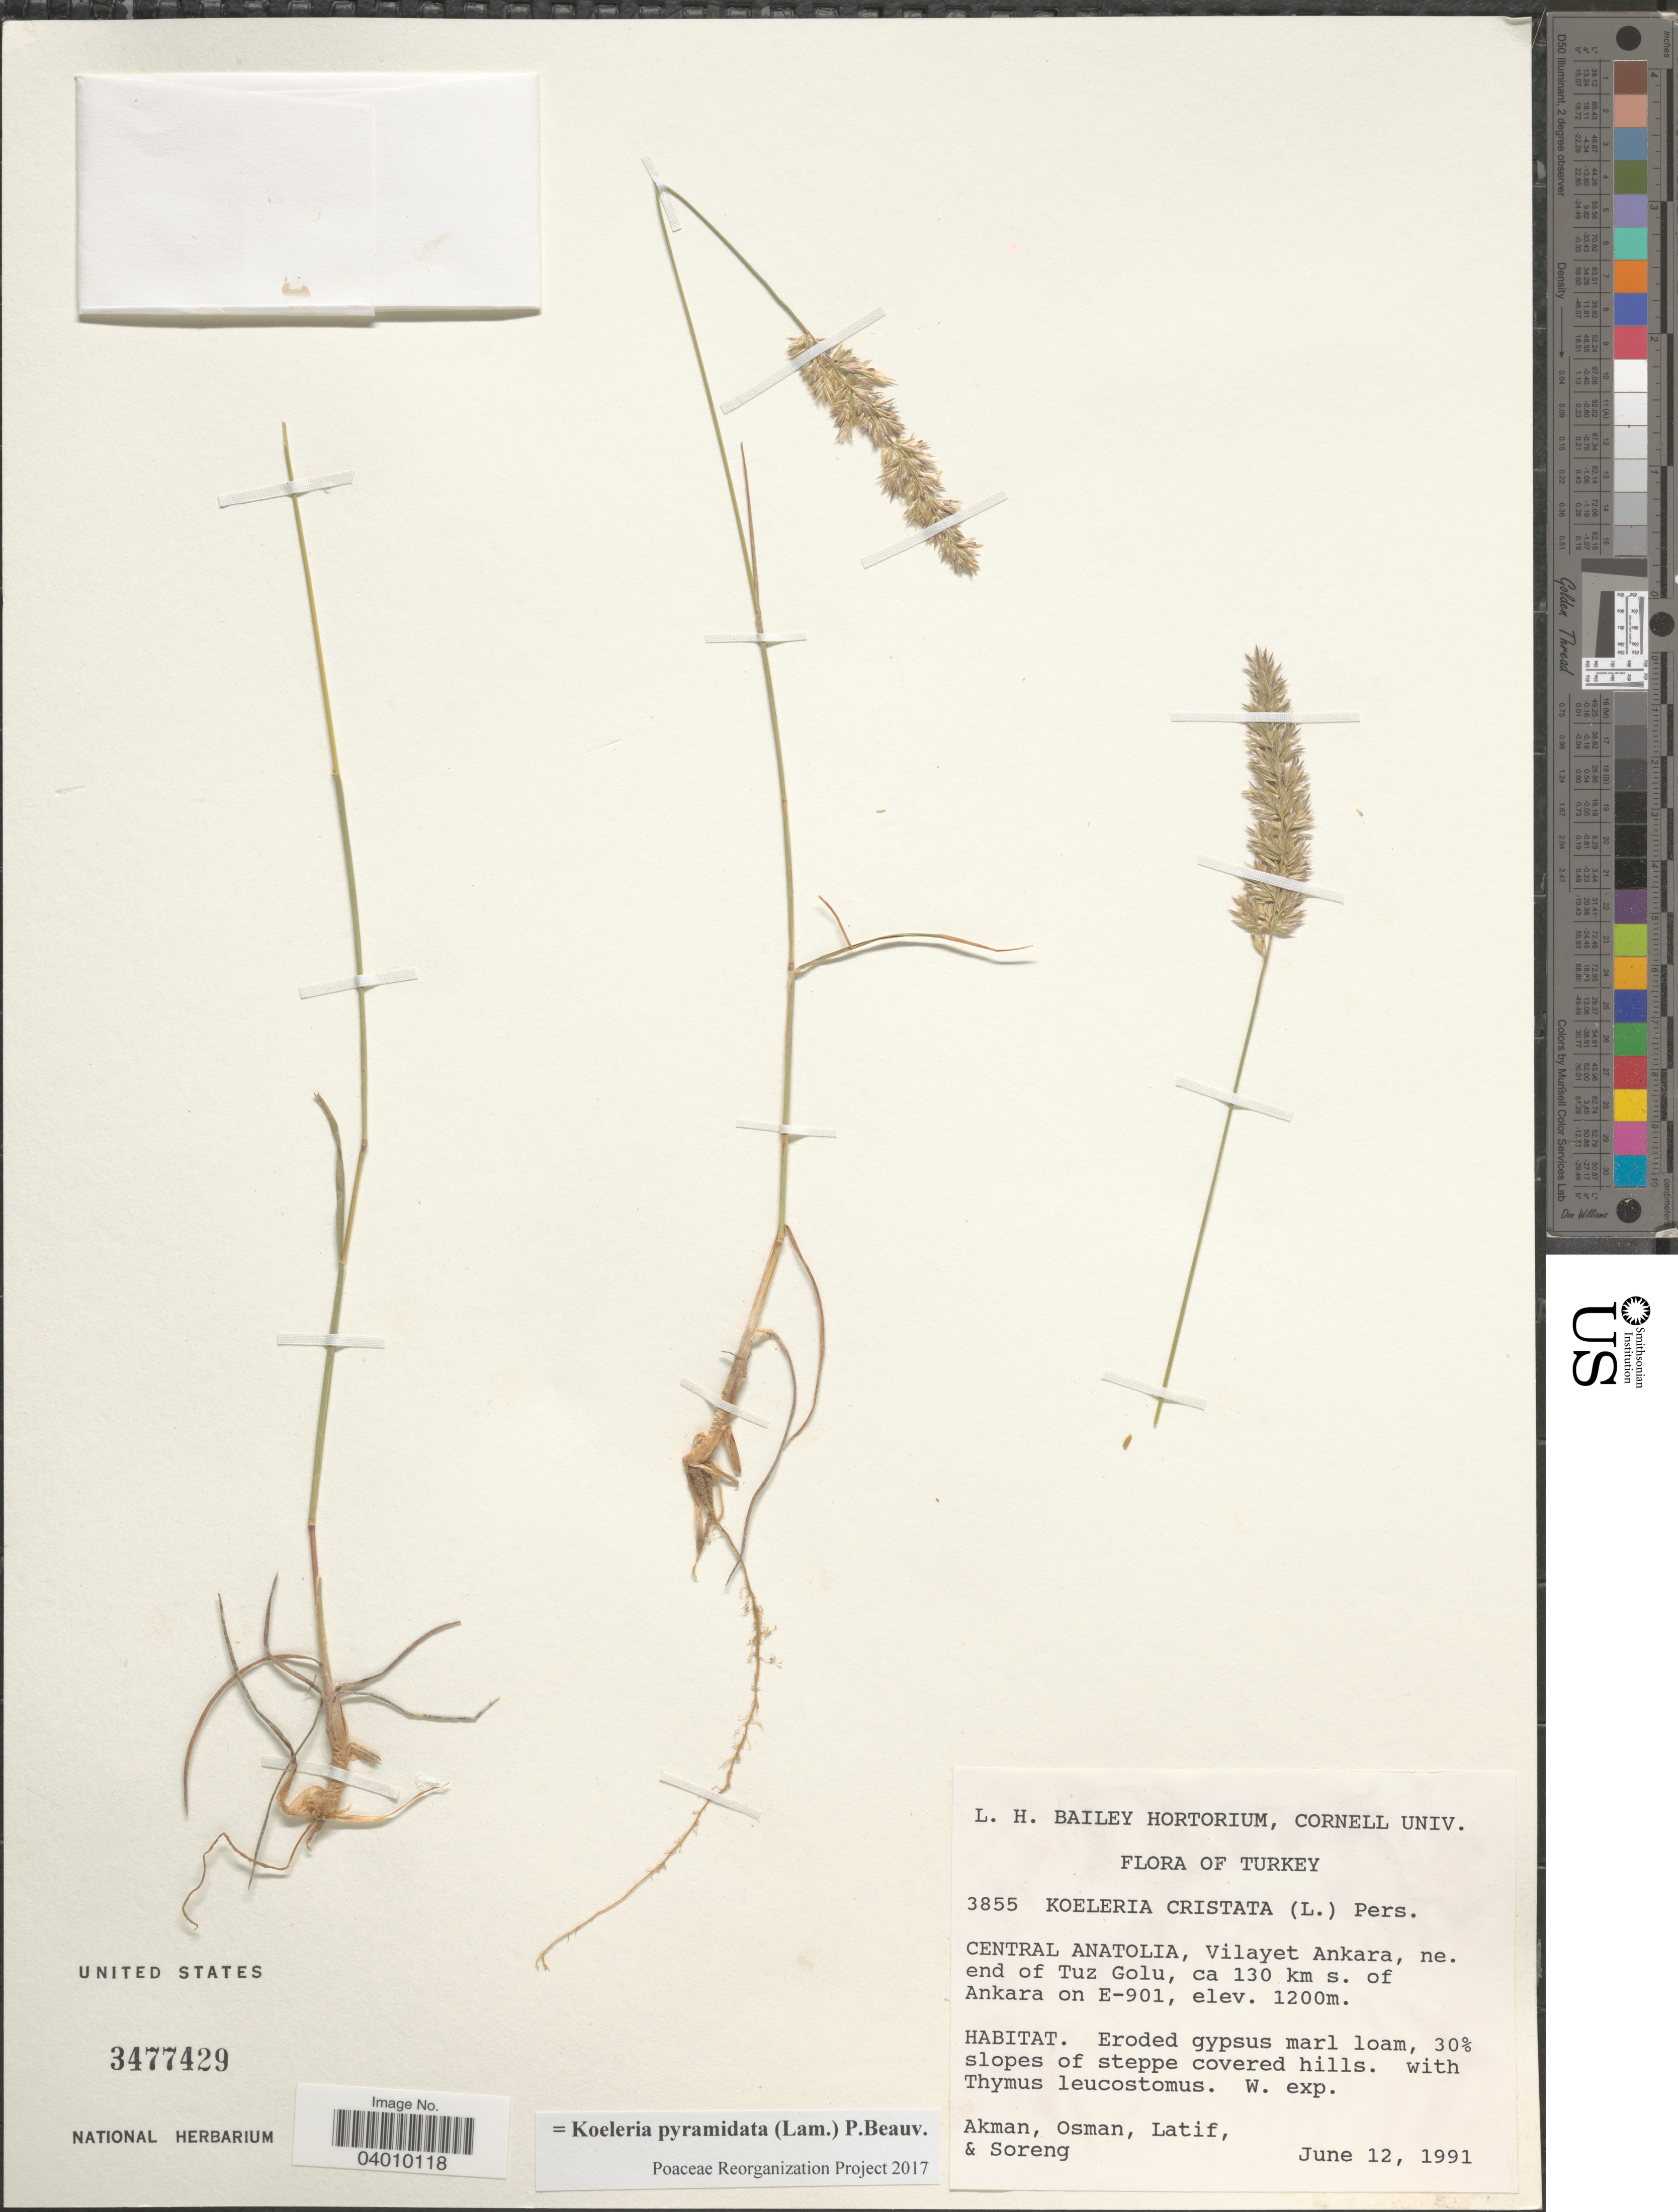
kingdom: Plantae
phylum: Tracheophyta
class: Liliopsida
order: Poales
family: Poaceae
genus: Koeleria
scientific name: Koeleria pyramidata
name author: (Lam.) P. Beauv.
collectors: Akman, Osman, Latif & R. J. Soreng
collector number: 3855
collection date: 1991-06-12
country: Turkey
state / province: Ankara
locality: Central Anatolia, Vilayet Ankara, ne. end of Tuz Golu, ca 130 km s. of Ankara on E-901.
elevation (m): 1200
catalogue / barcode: US 3477429